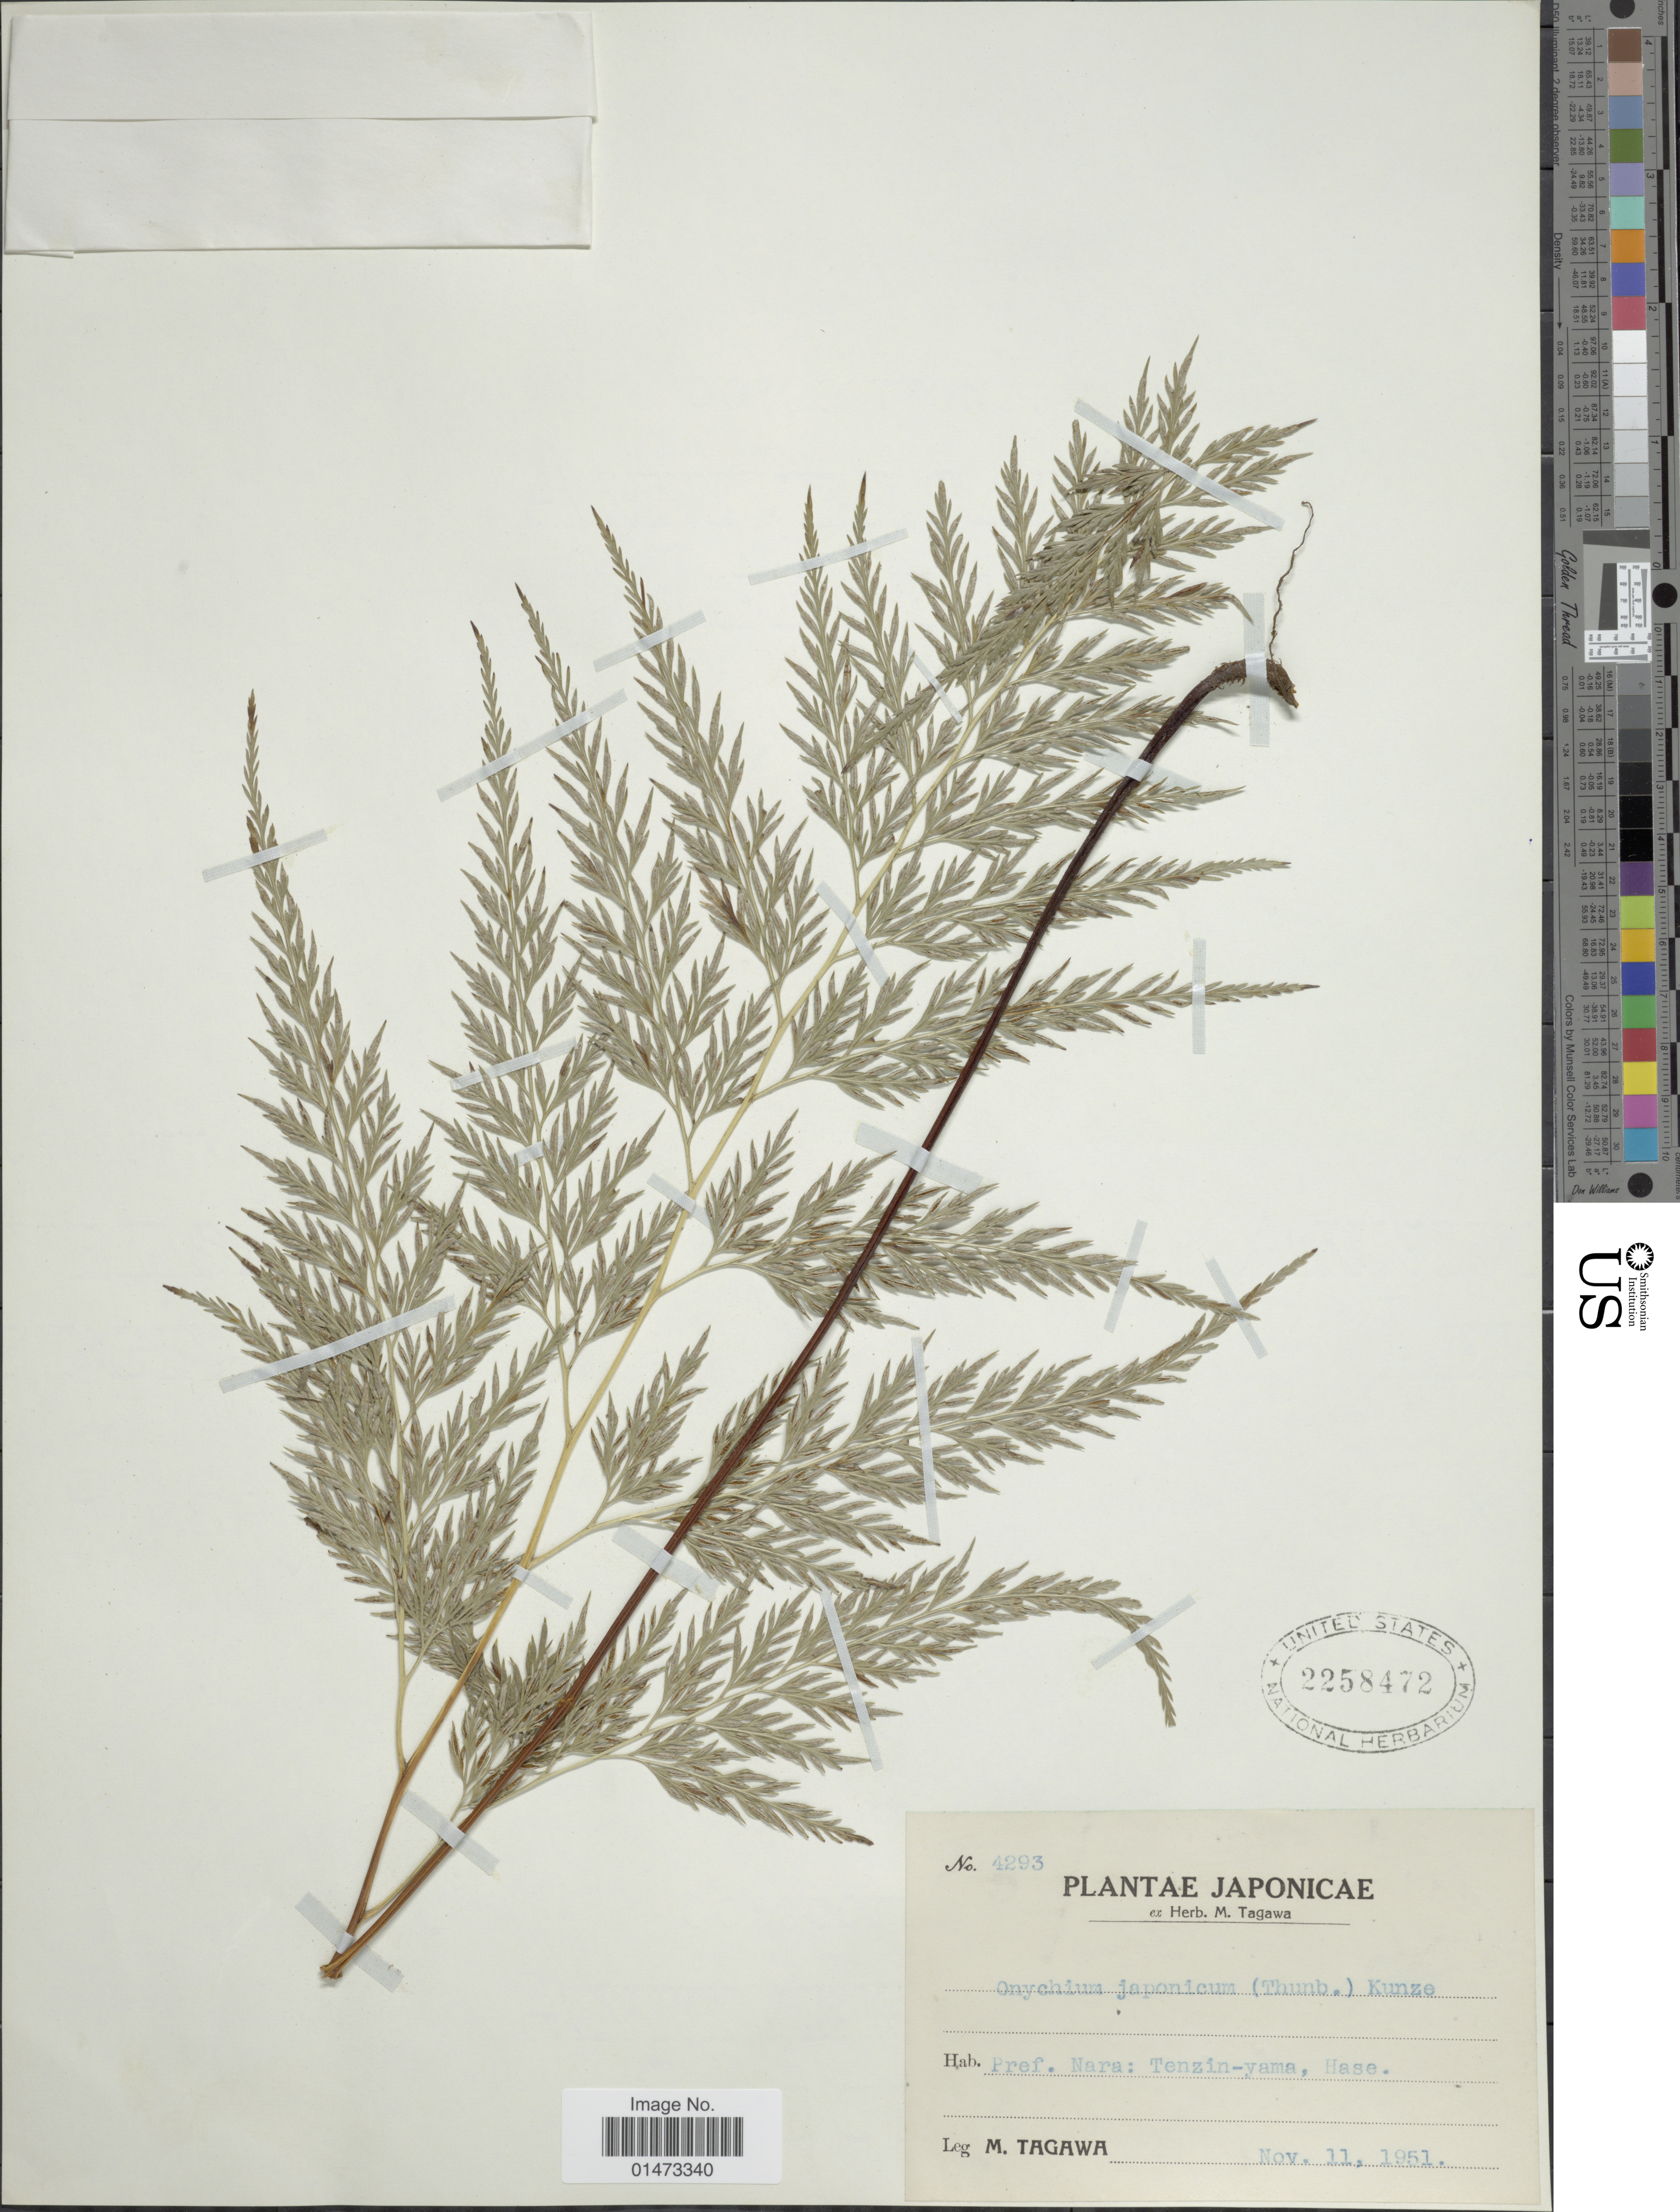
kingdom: Plantae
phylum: Tracheophyta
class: Polypodiopsida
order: Polypodiales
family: Pteridaceae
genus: Onychium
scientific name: Onychium japonicum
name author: (Thunb.) Kunze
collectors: M. Tagawa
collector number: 4293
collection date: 1951-11-11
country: Japan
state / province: Nara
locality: Tenzin-yama, Hase.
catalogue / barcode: US 2258472